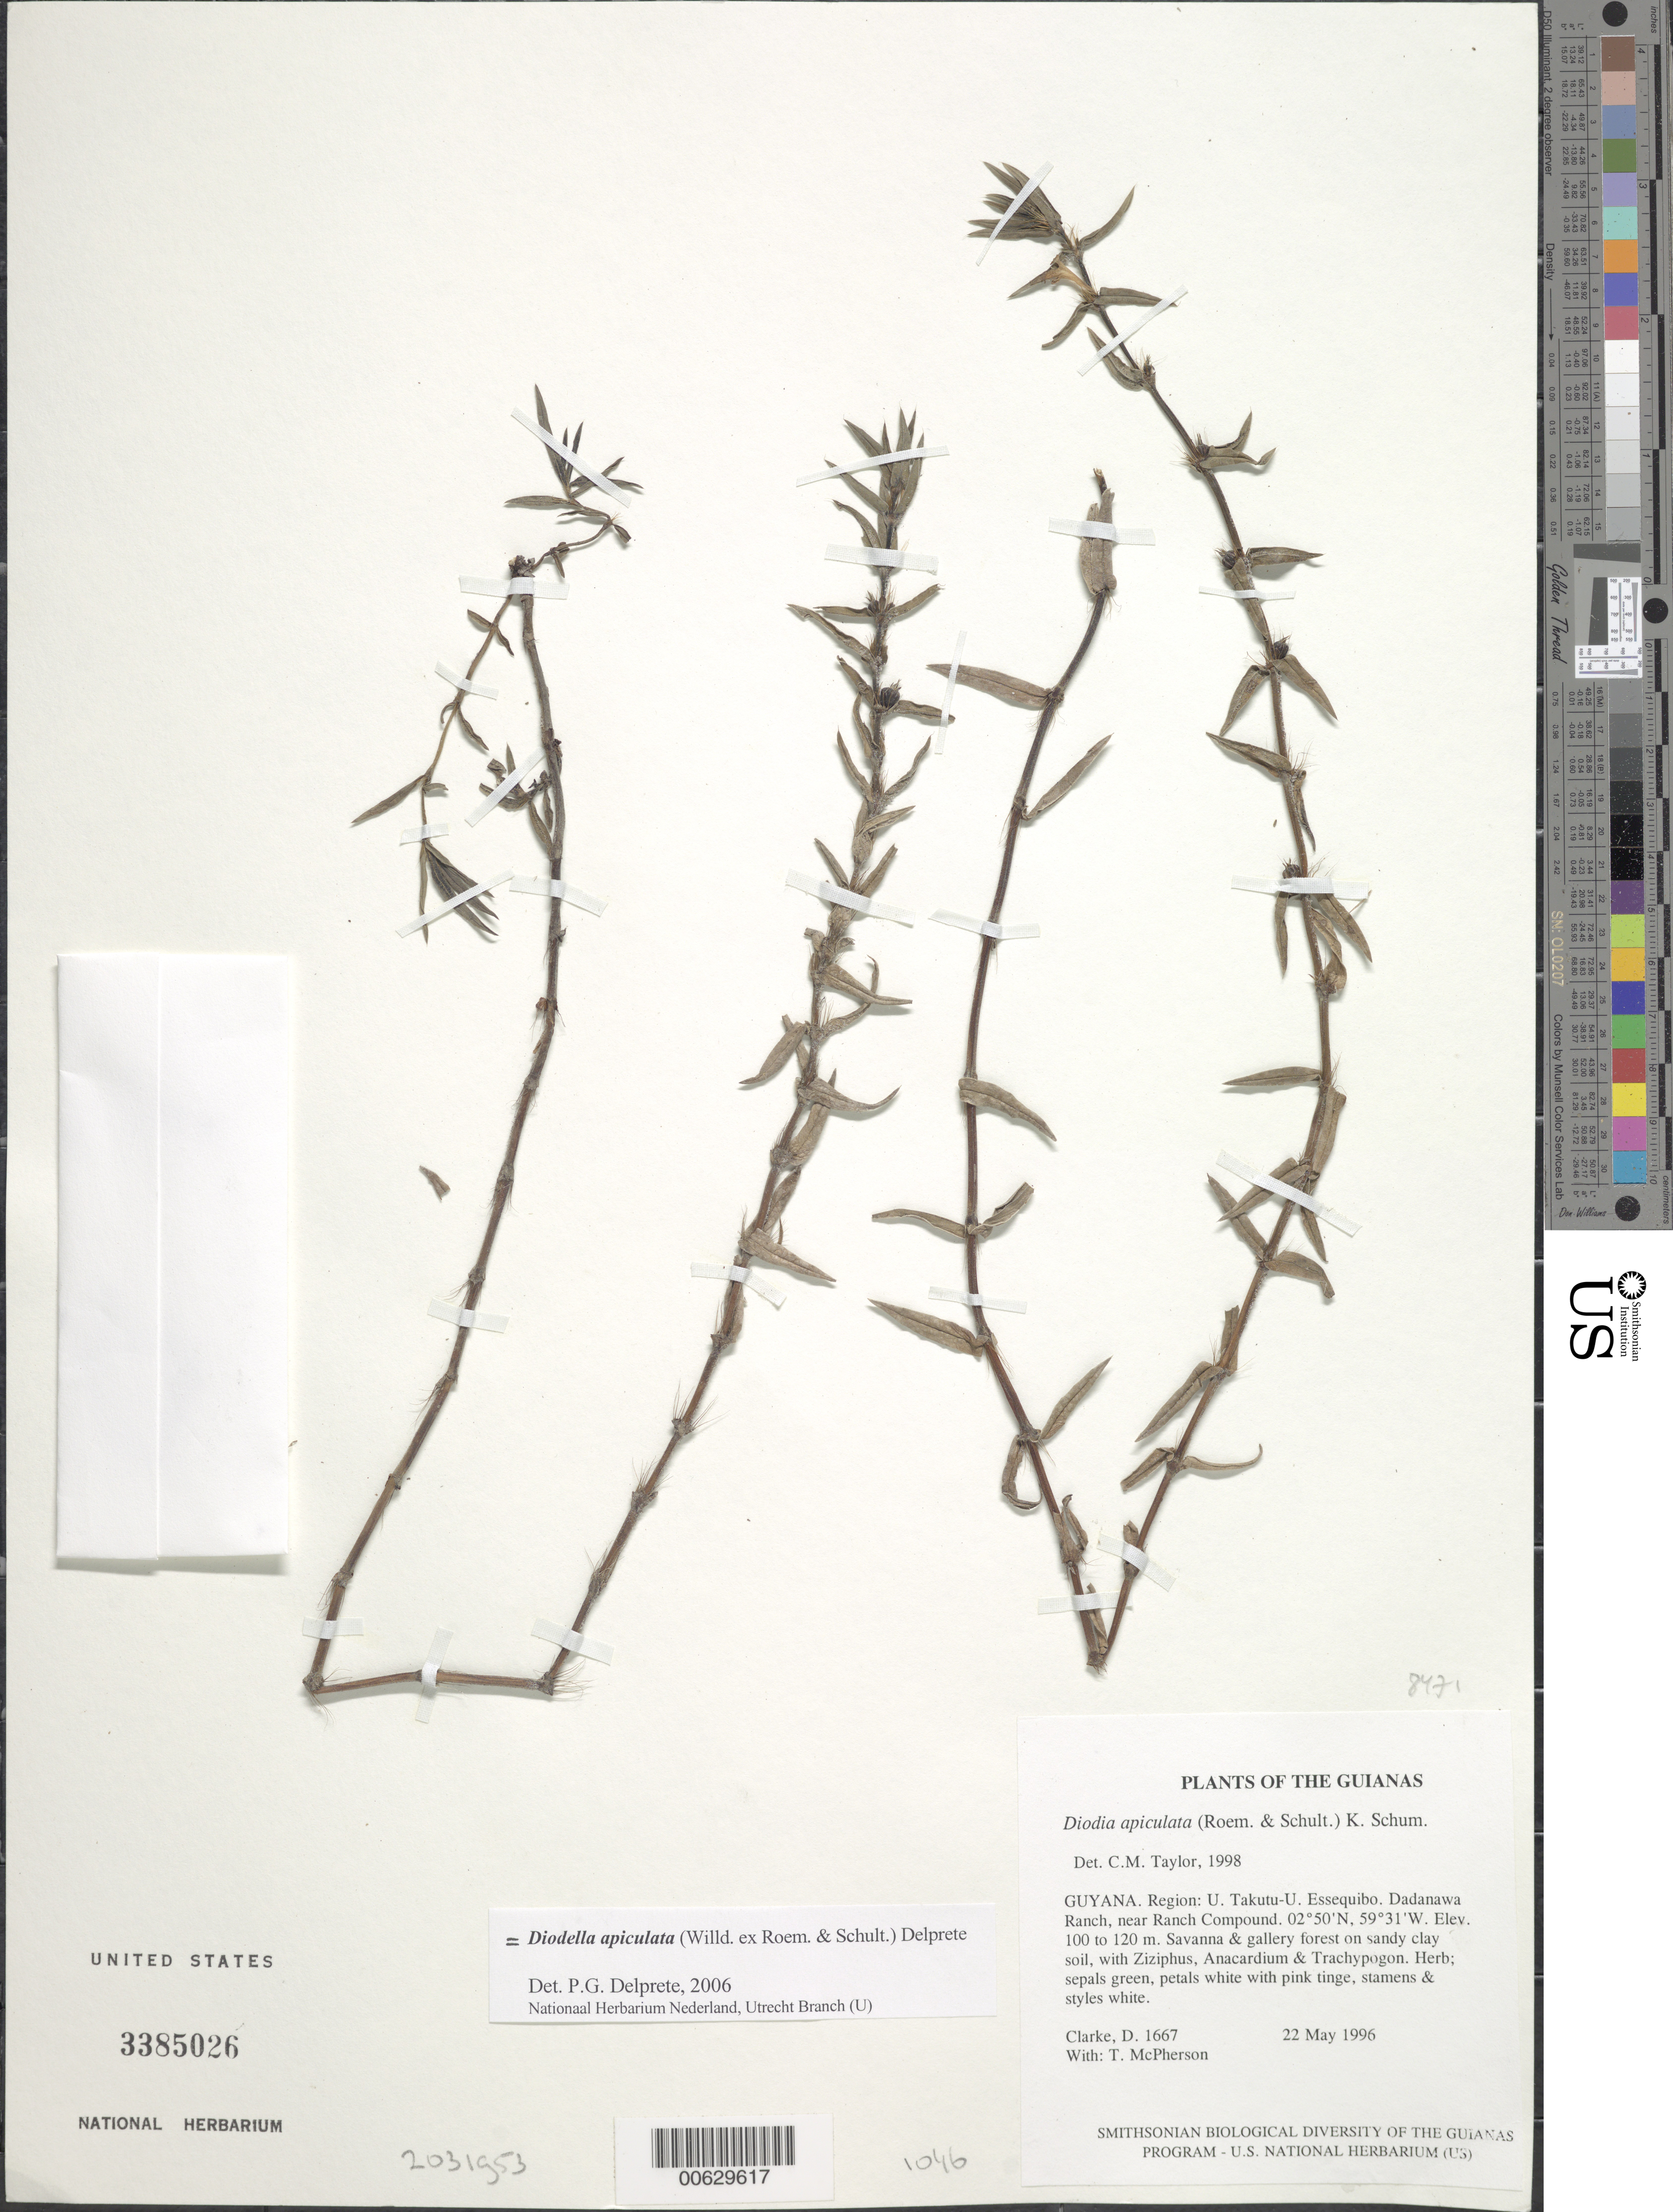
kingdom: Plantae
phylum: Tracheophyta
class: Magnoliopsida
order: Gentianales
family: Rubiaceae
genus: Diodella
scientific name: Diodella apiculata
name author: (Willd. ex Roem. & Schult.) Delprete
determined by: Delprete, P. G., Herb. de Guyane Cay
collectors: H. D. Clarke & T. McPherson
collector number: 1667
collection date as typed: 22 May 1996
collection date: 1996-05-22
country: Guyana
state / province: U. Takutu-U. Essequibo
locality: Dadanawa Ranch, near Ranch Compound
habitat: Savanna & gallery forest on sandy clay soil, with Ziziphus, Anacardium & Trachypogon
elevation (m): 100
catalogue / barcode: US 3385026